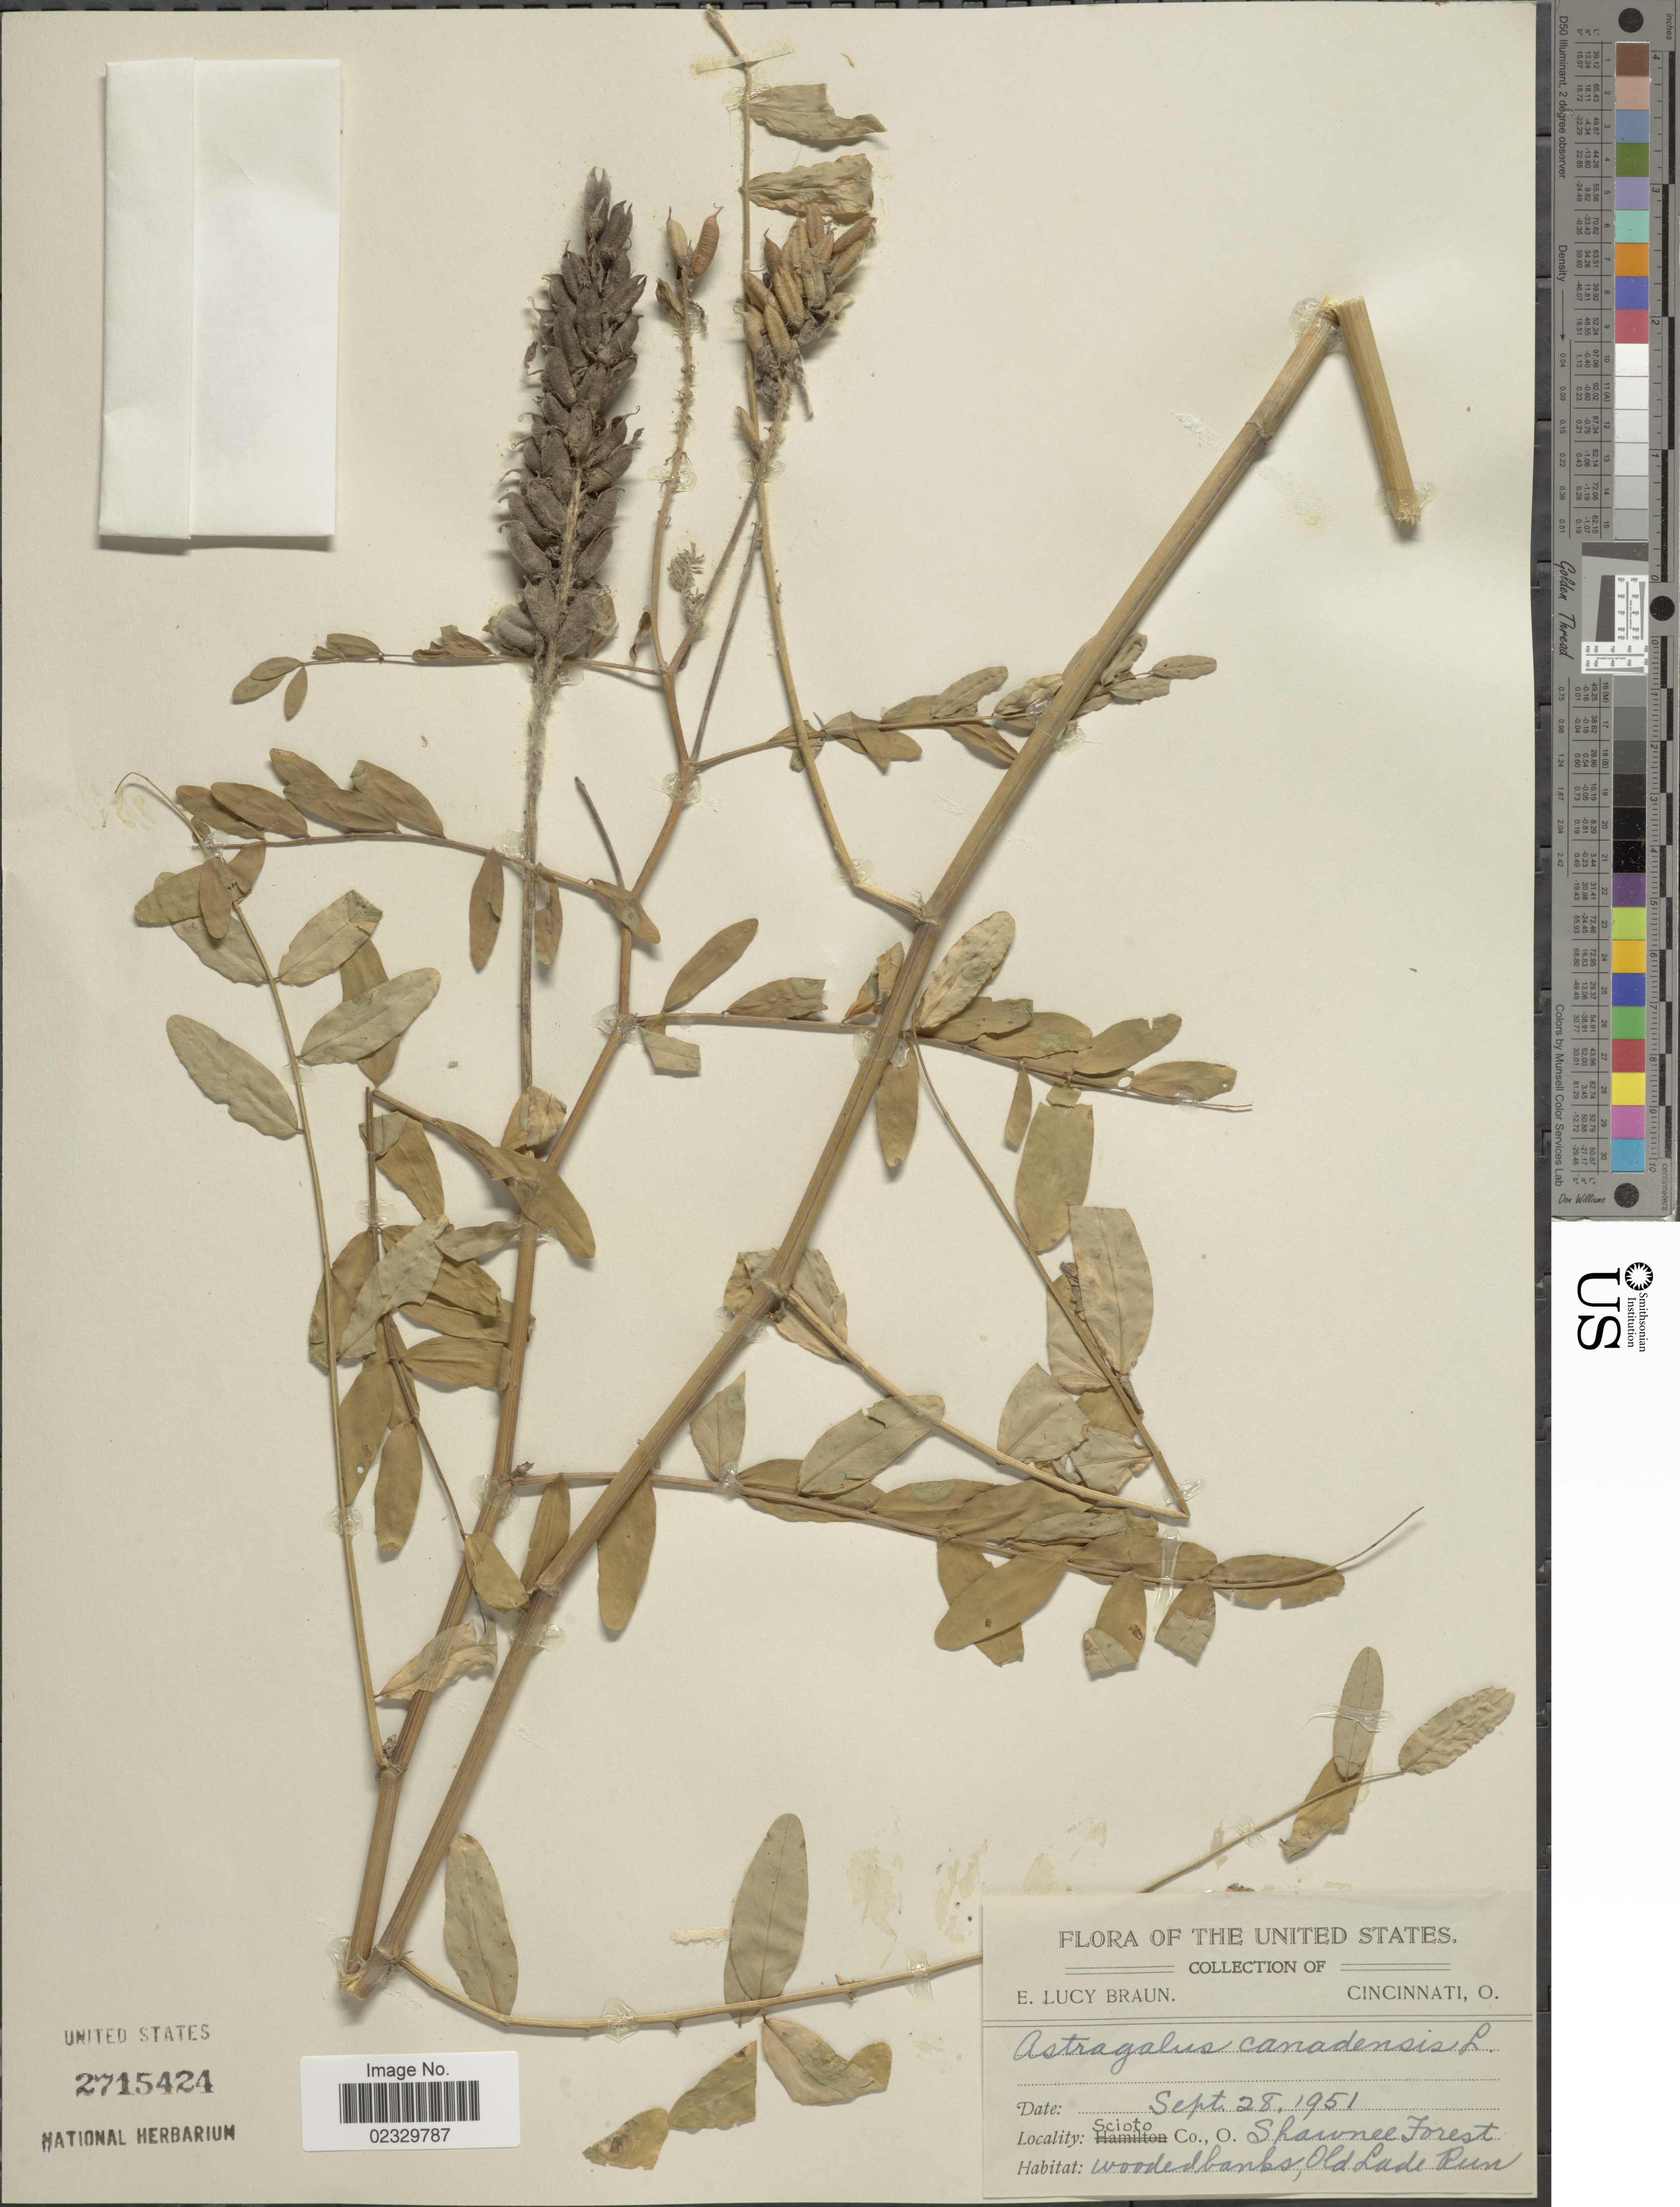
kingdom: Plantae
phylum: Tracheophyta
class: Magnoliopsida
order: Fabales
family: Fabaceae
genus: Astragalus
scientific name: Astragalus canadensis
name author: L.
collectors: E. L. Braun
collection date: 1951-09-28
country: United States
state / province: Ohio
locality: Scioto Co., Shawnee Forest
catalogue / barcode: US 2715424